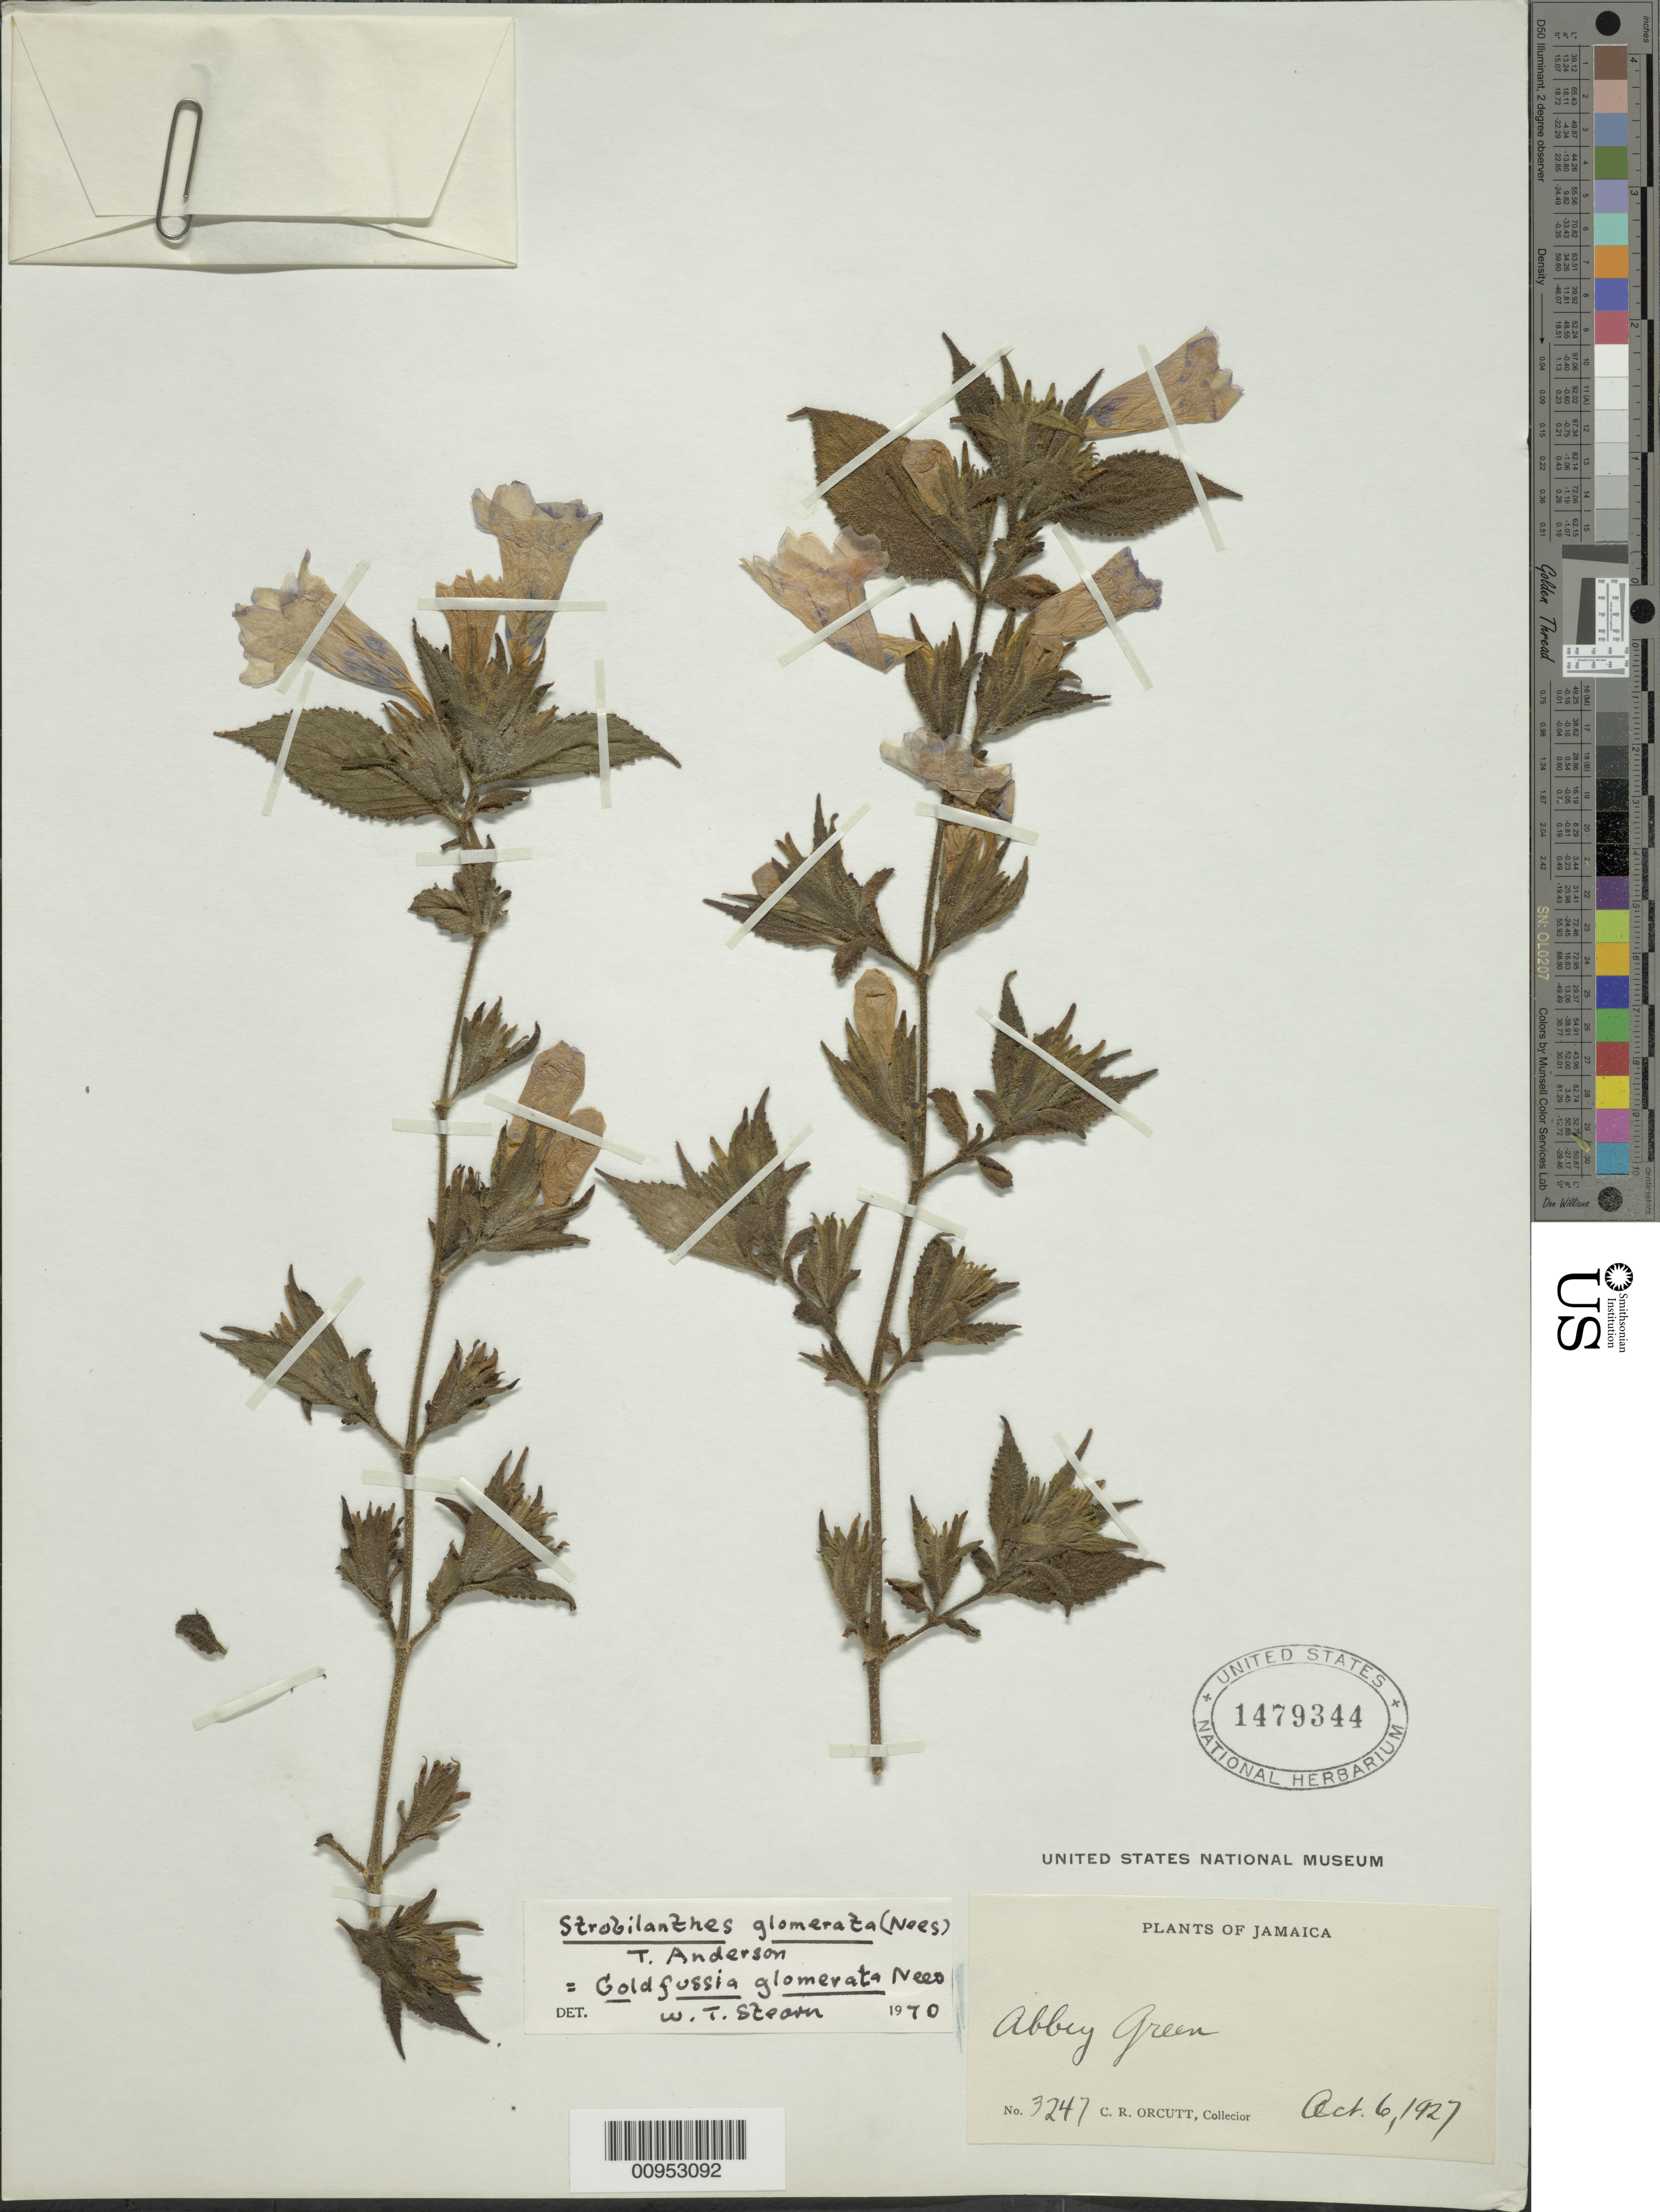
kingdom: Plantae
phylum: Tracheophyta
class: Magnoliopsida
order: Lamiales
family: Acanthaceae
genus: Strobilanthes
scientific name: Strobilanthes glomerata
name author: (Nees) T. Anderson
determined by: Stearn, William T.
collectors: C. R. Orcutt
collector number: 3247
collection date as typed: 06 Oct 1927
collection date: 1927-10-06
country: Jamaica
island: Jamaica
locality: Abbey Green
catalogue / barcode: US 1479344